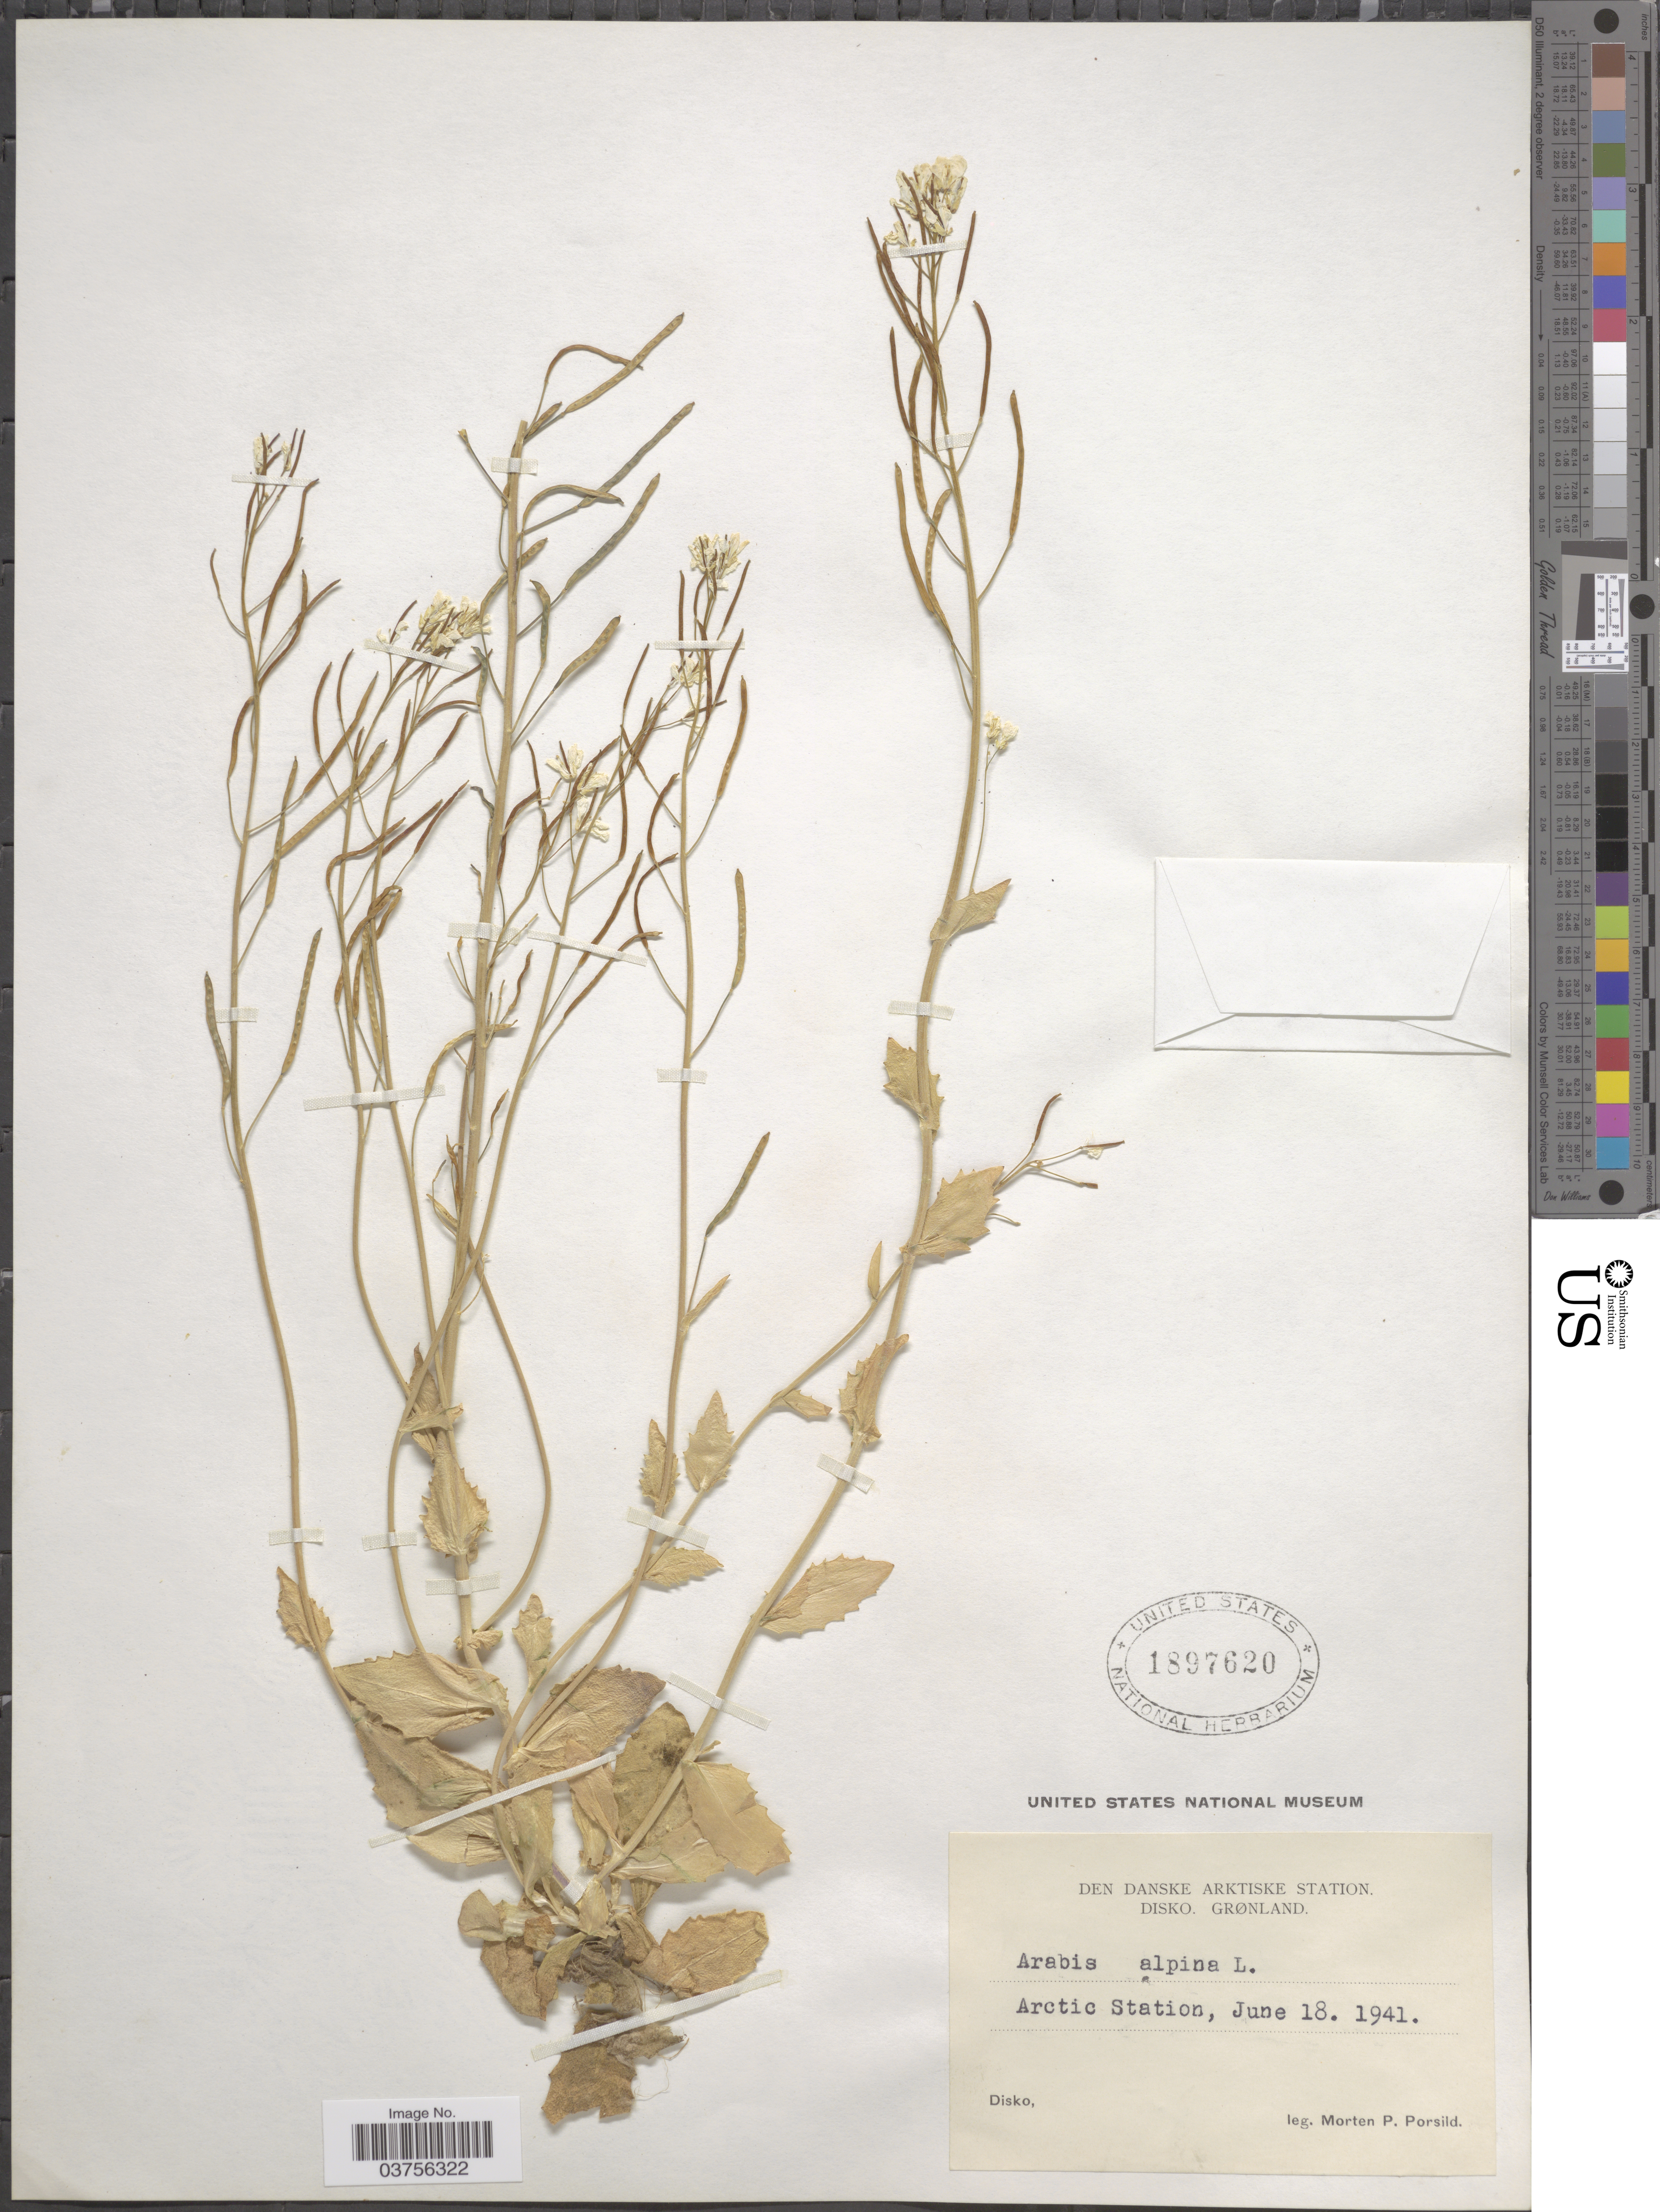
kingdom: Plantae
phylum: Tracheophyta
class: Magnoliopsida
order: Brassicales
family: Brassicaceae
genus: Arabis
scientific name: Arabis alpina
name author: L.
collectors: M. P. Porsild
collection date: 1941-06-18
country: Greenland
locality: Den Danske Arktiske Station. Disko. Arctic Station.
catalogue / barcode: US 1897620